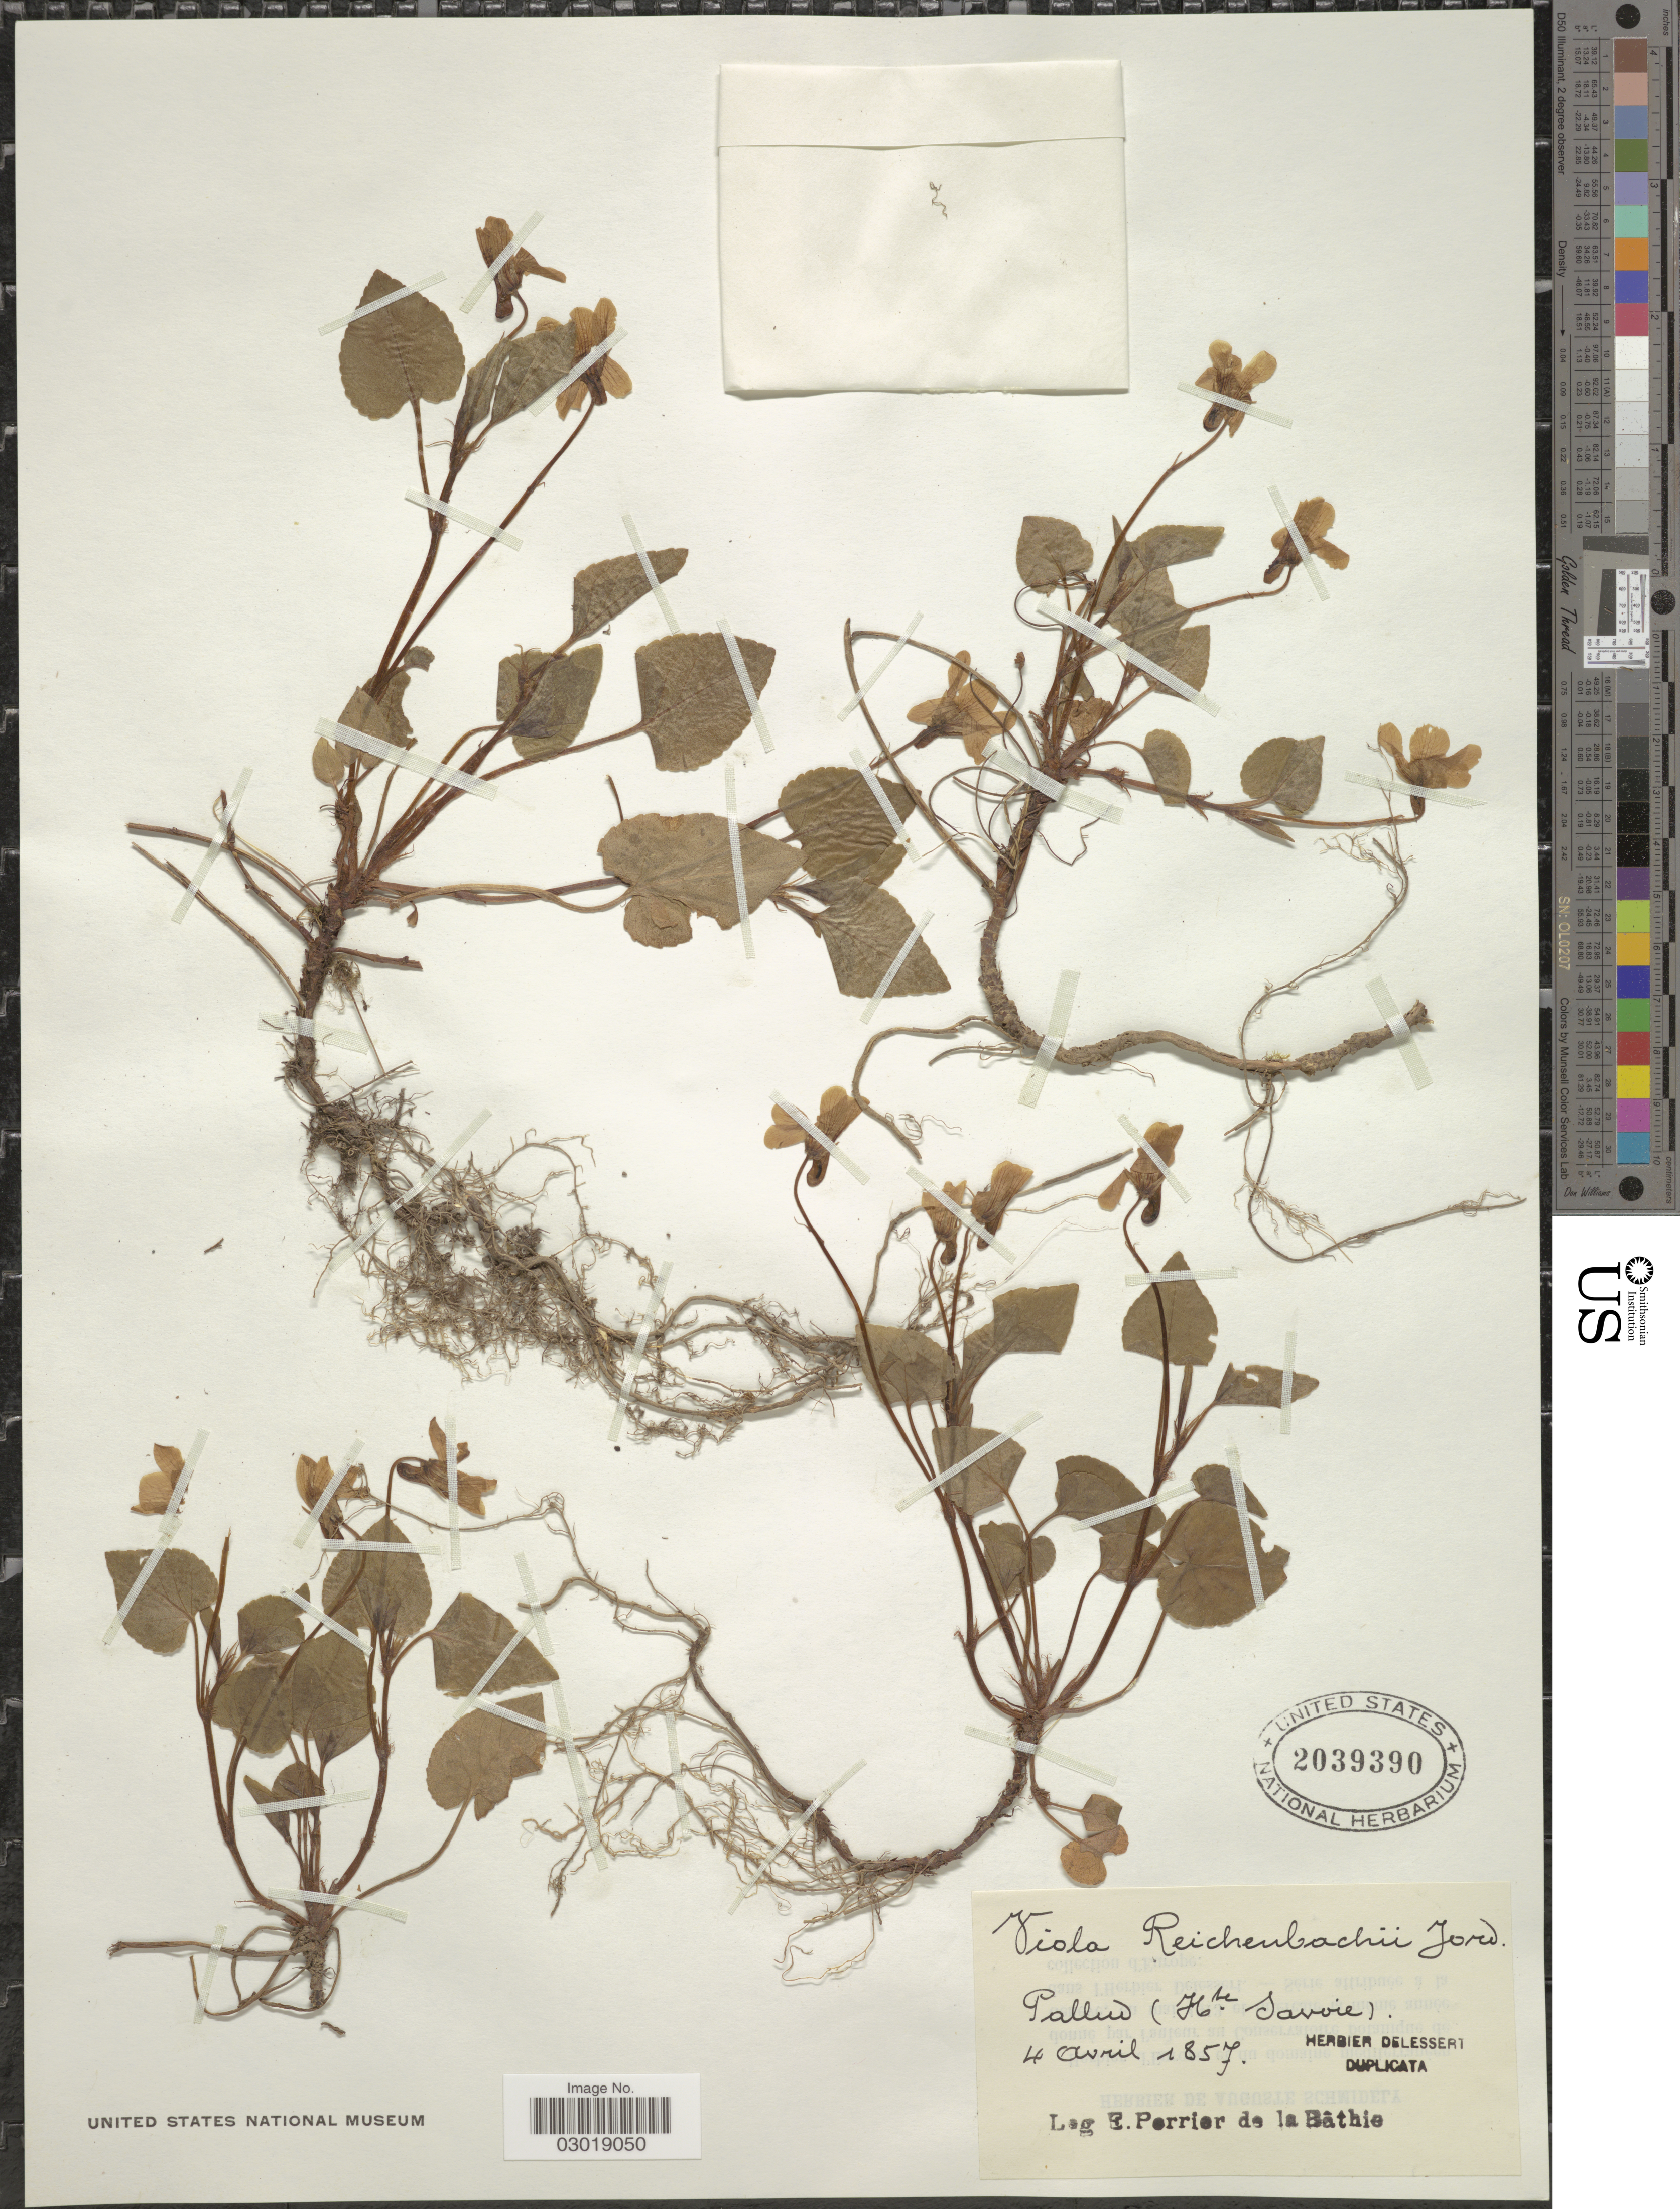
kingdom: Plantae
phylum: Tracheophyta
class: Magnoliopsida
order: Malpighiales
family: Violaceae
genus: Viola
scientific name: Viola reichenbachiana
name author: Jord. ex Boreau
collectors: E. Perrier de la Bâthie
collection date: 1857-04-04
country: France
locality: Pallud (Hte Savoie).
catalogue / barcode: US 2039390